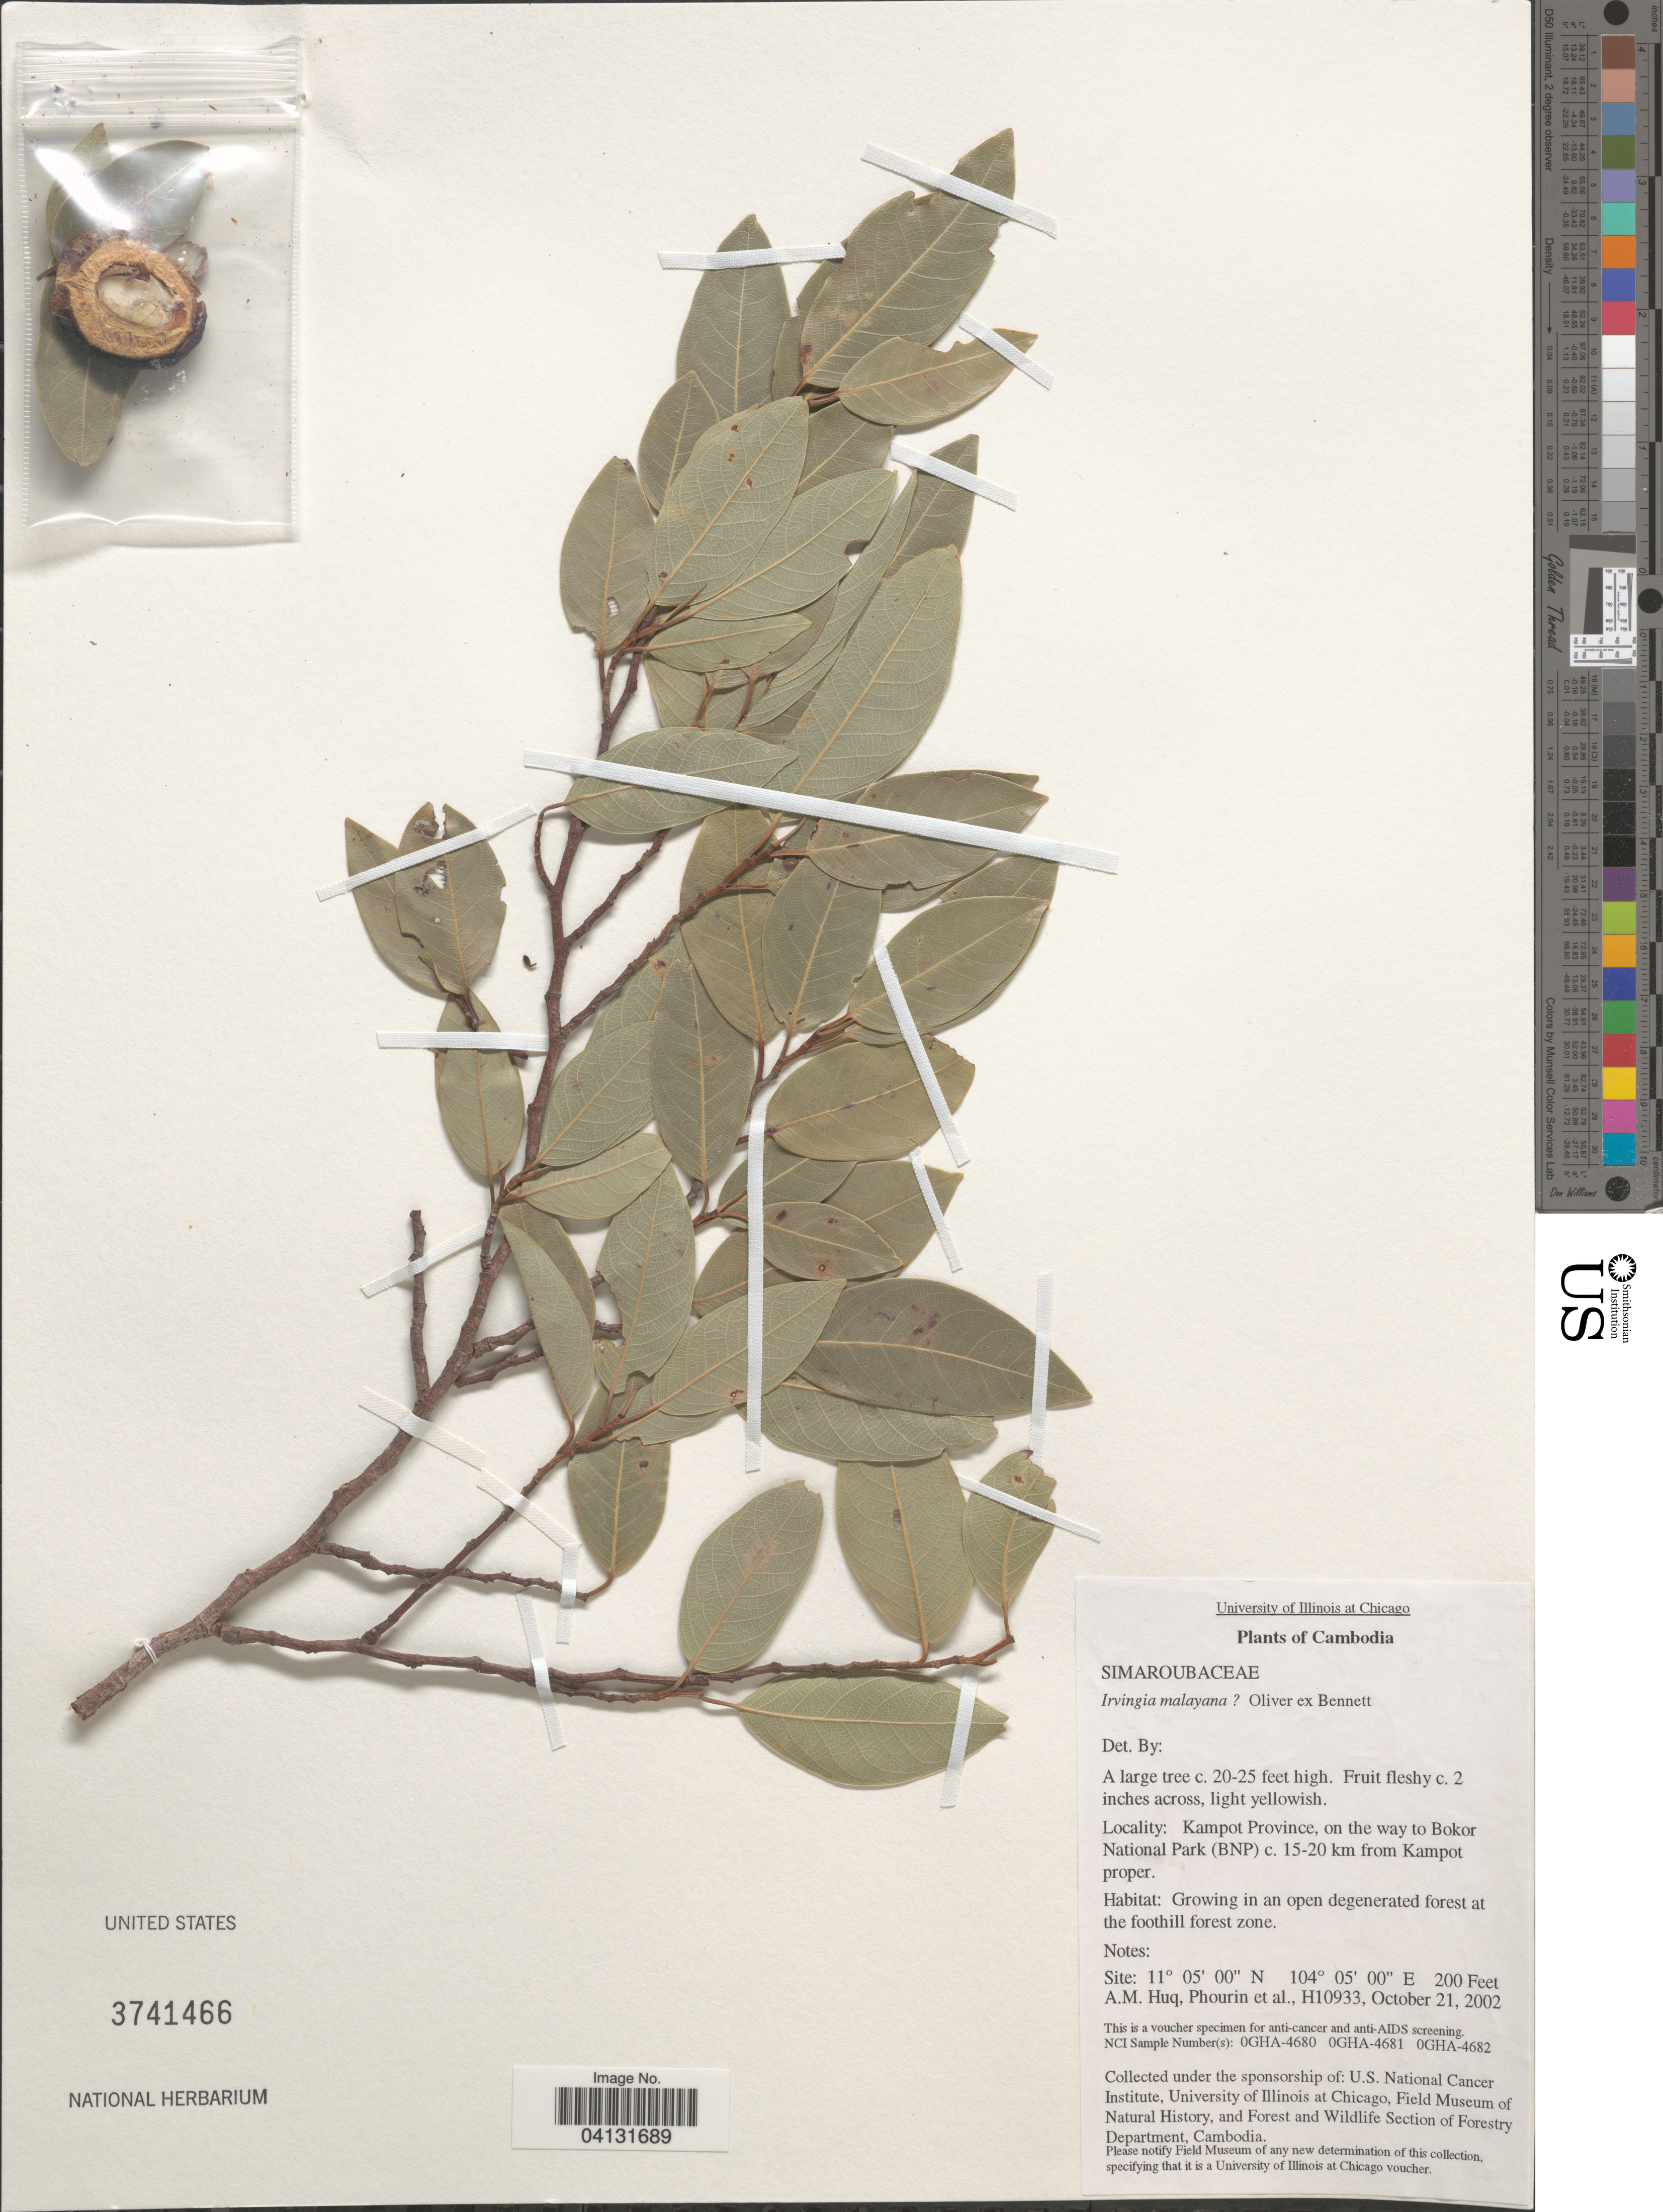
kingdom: Plantae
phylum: Tracheophyta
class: Magnoliopsida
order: Malpighiales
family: Irvingiaceae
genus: Irvingia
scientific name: Irvingia malayana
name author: Oliv. & Benn.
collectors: A. M. Huq, -- Phourin & et al.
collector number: H10933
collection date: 2002-10-21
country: Cambodia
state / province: Kâmpât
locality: Kampot Province, on the way to Bokor National Park (BNP) c. 15-20 km from Kampot proper.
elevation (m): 61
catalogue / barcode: US 3741466